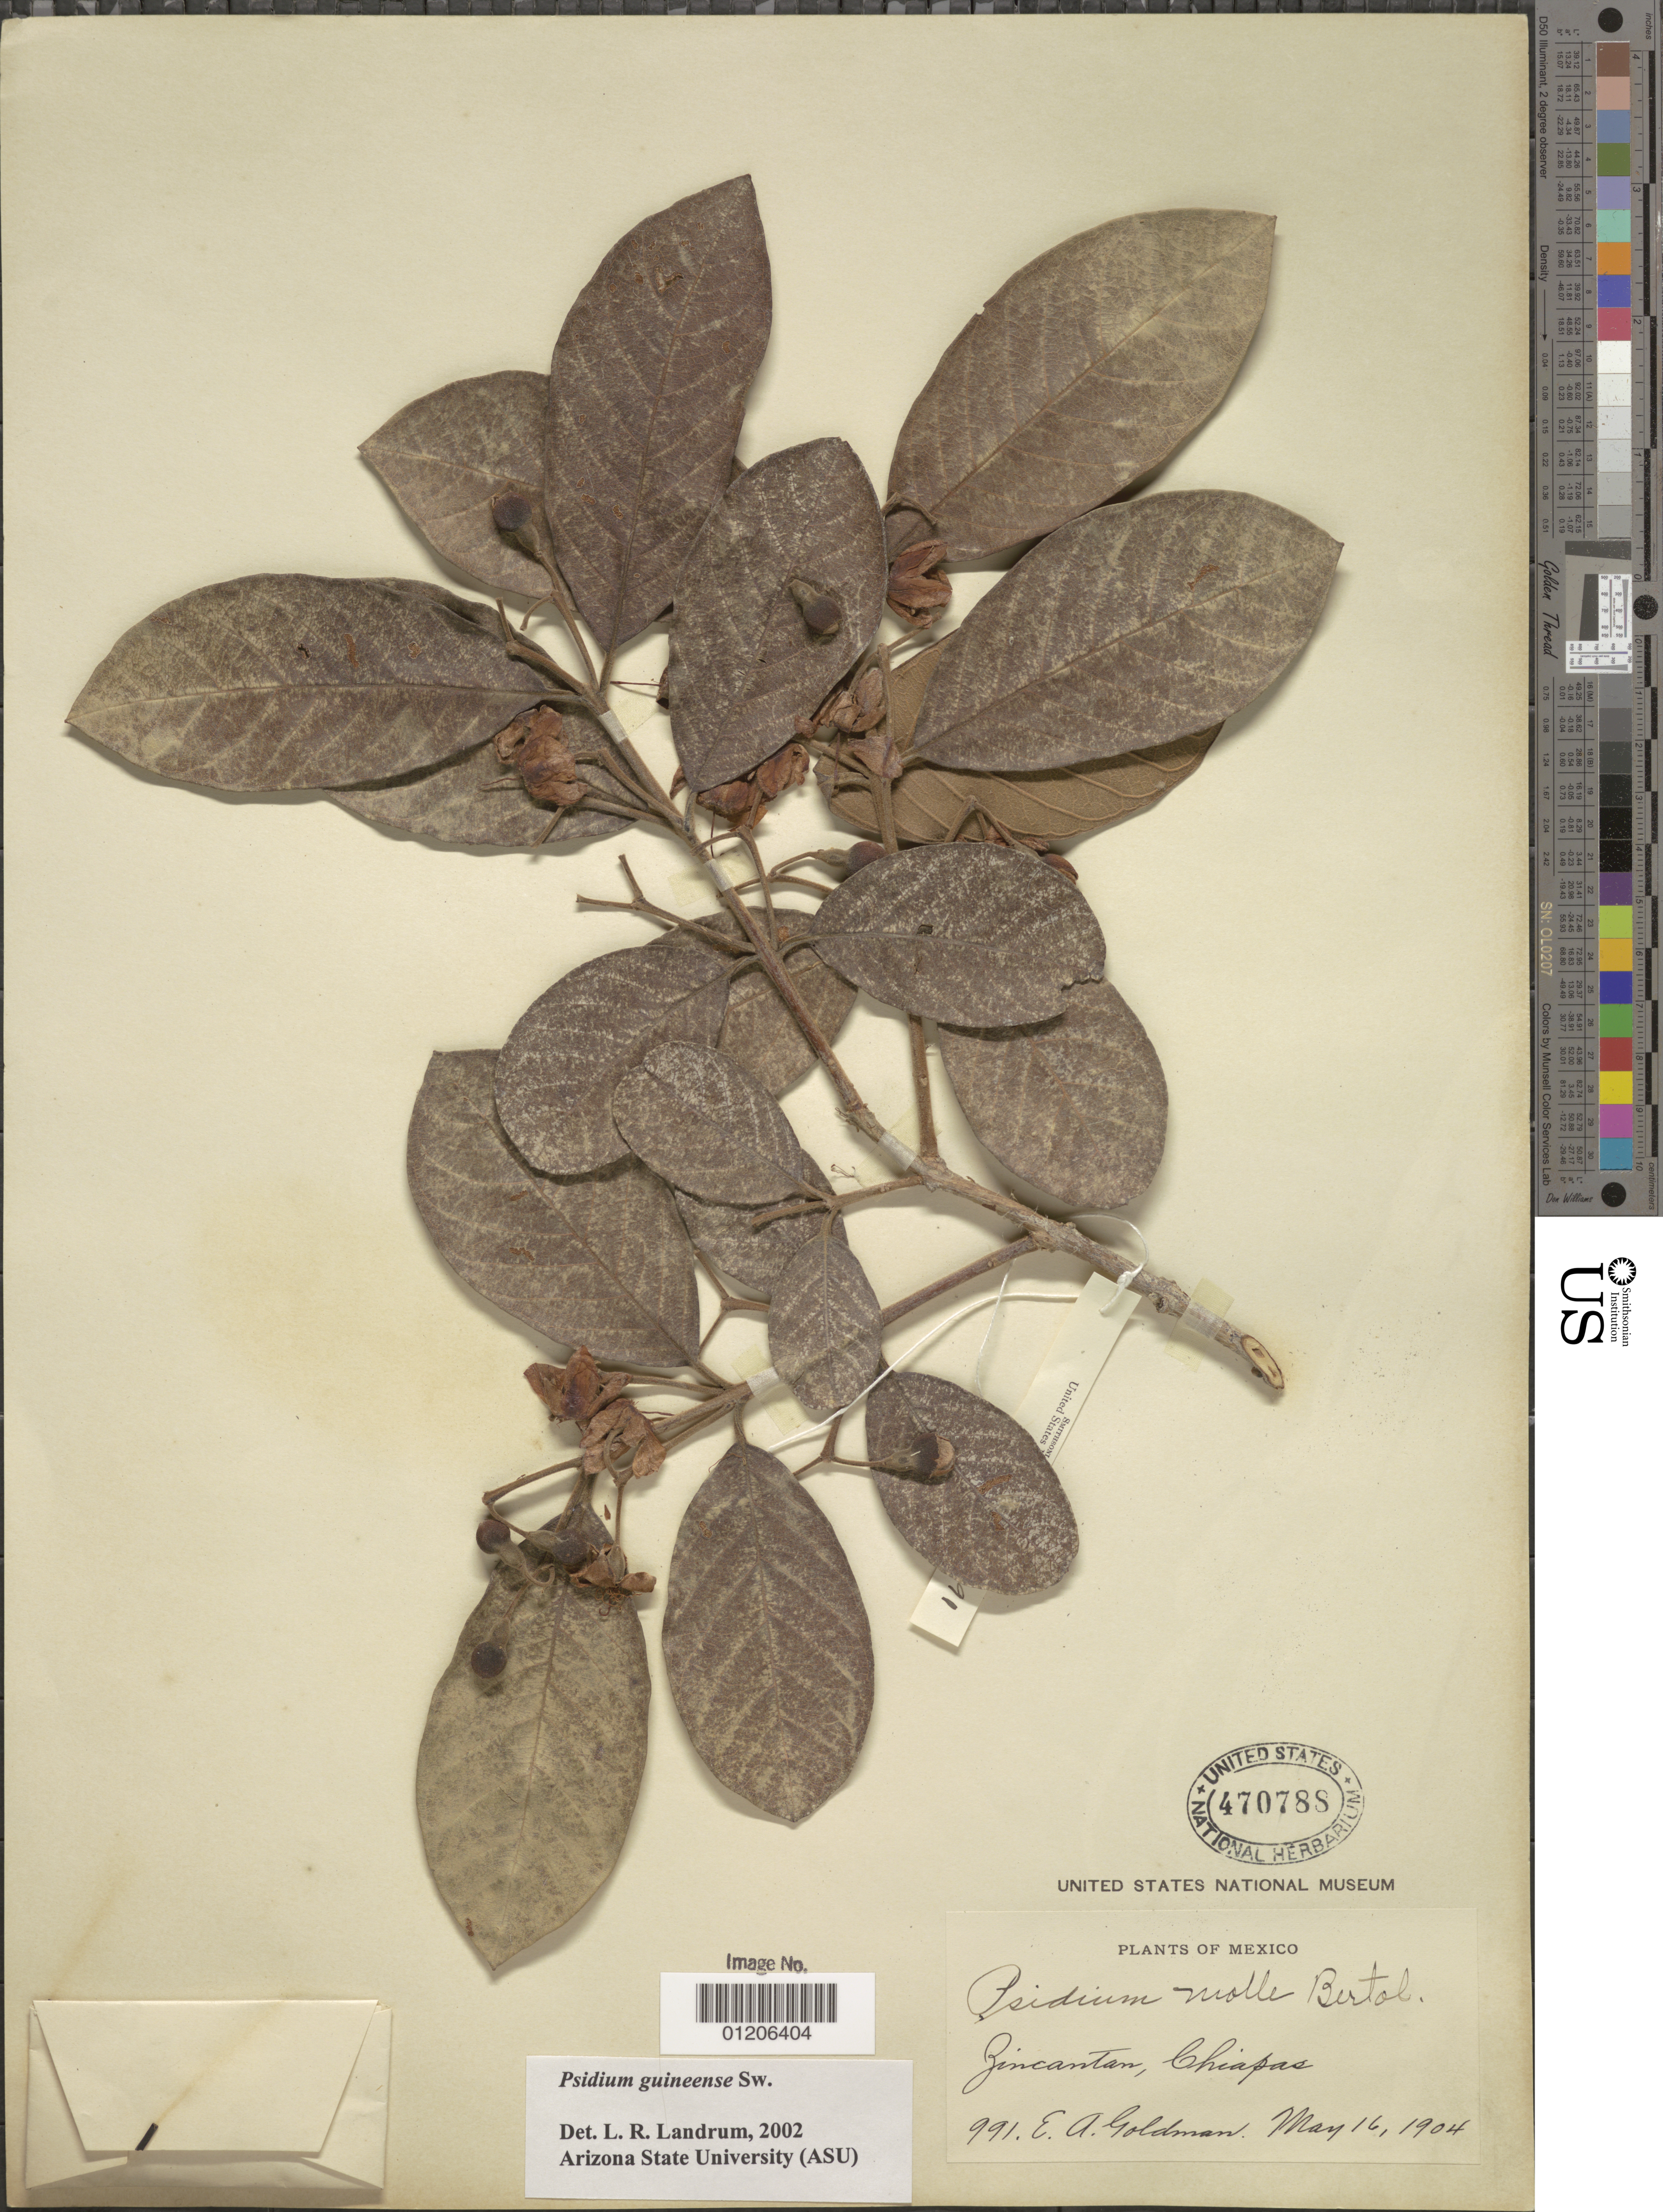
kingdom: Plantae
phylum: Tracheophyta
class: Magnoliopsida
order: Myrtales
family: Myrtaceae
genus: Psidium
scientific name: Psidium guineense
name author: Sw.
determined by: Landrum, L. R.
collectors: E. A. Goldman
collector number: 991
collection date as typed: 16 May 1904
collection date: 1904-05-16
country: Mexico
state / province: Chiapas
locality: Zincantan, Chiapas.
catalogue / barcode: US 470788